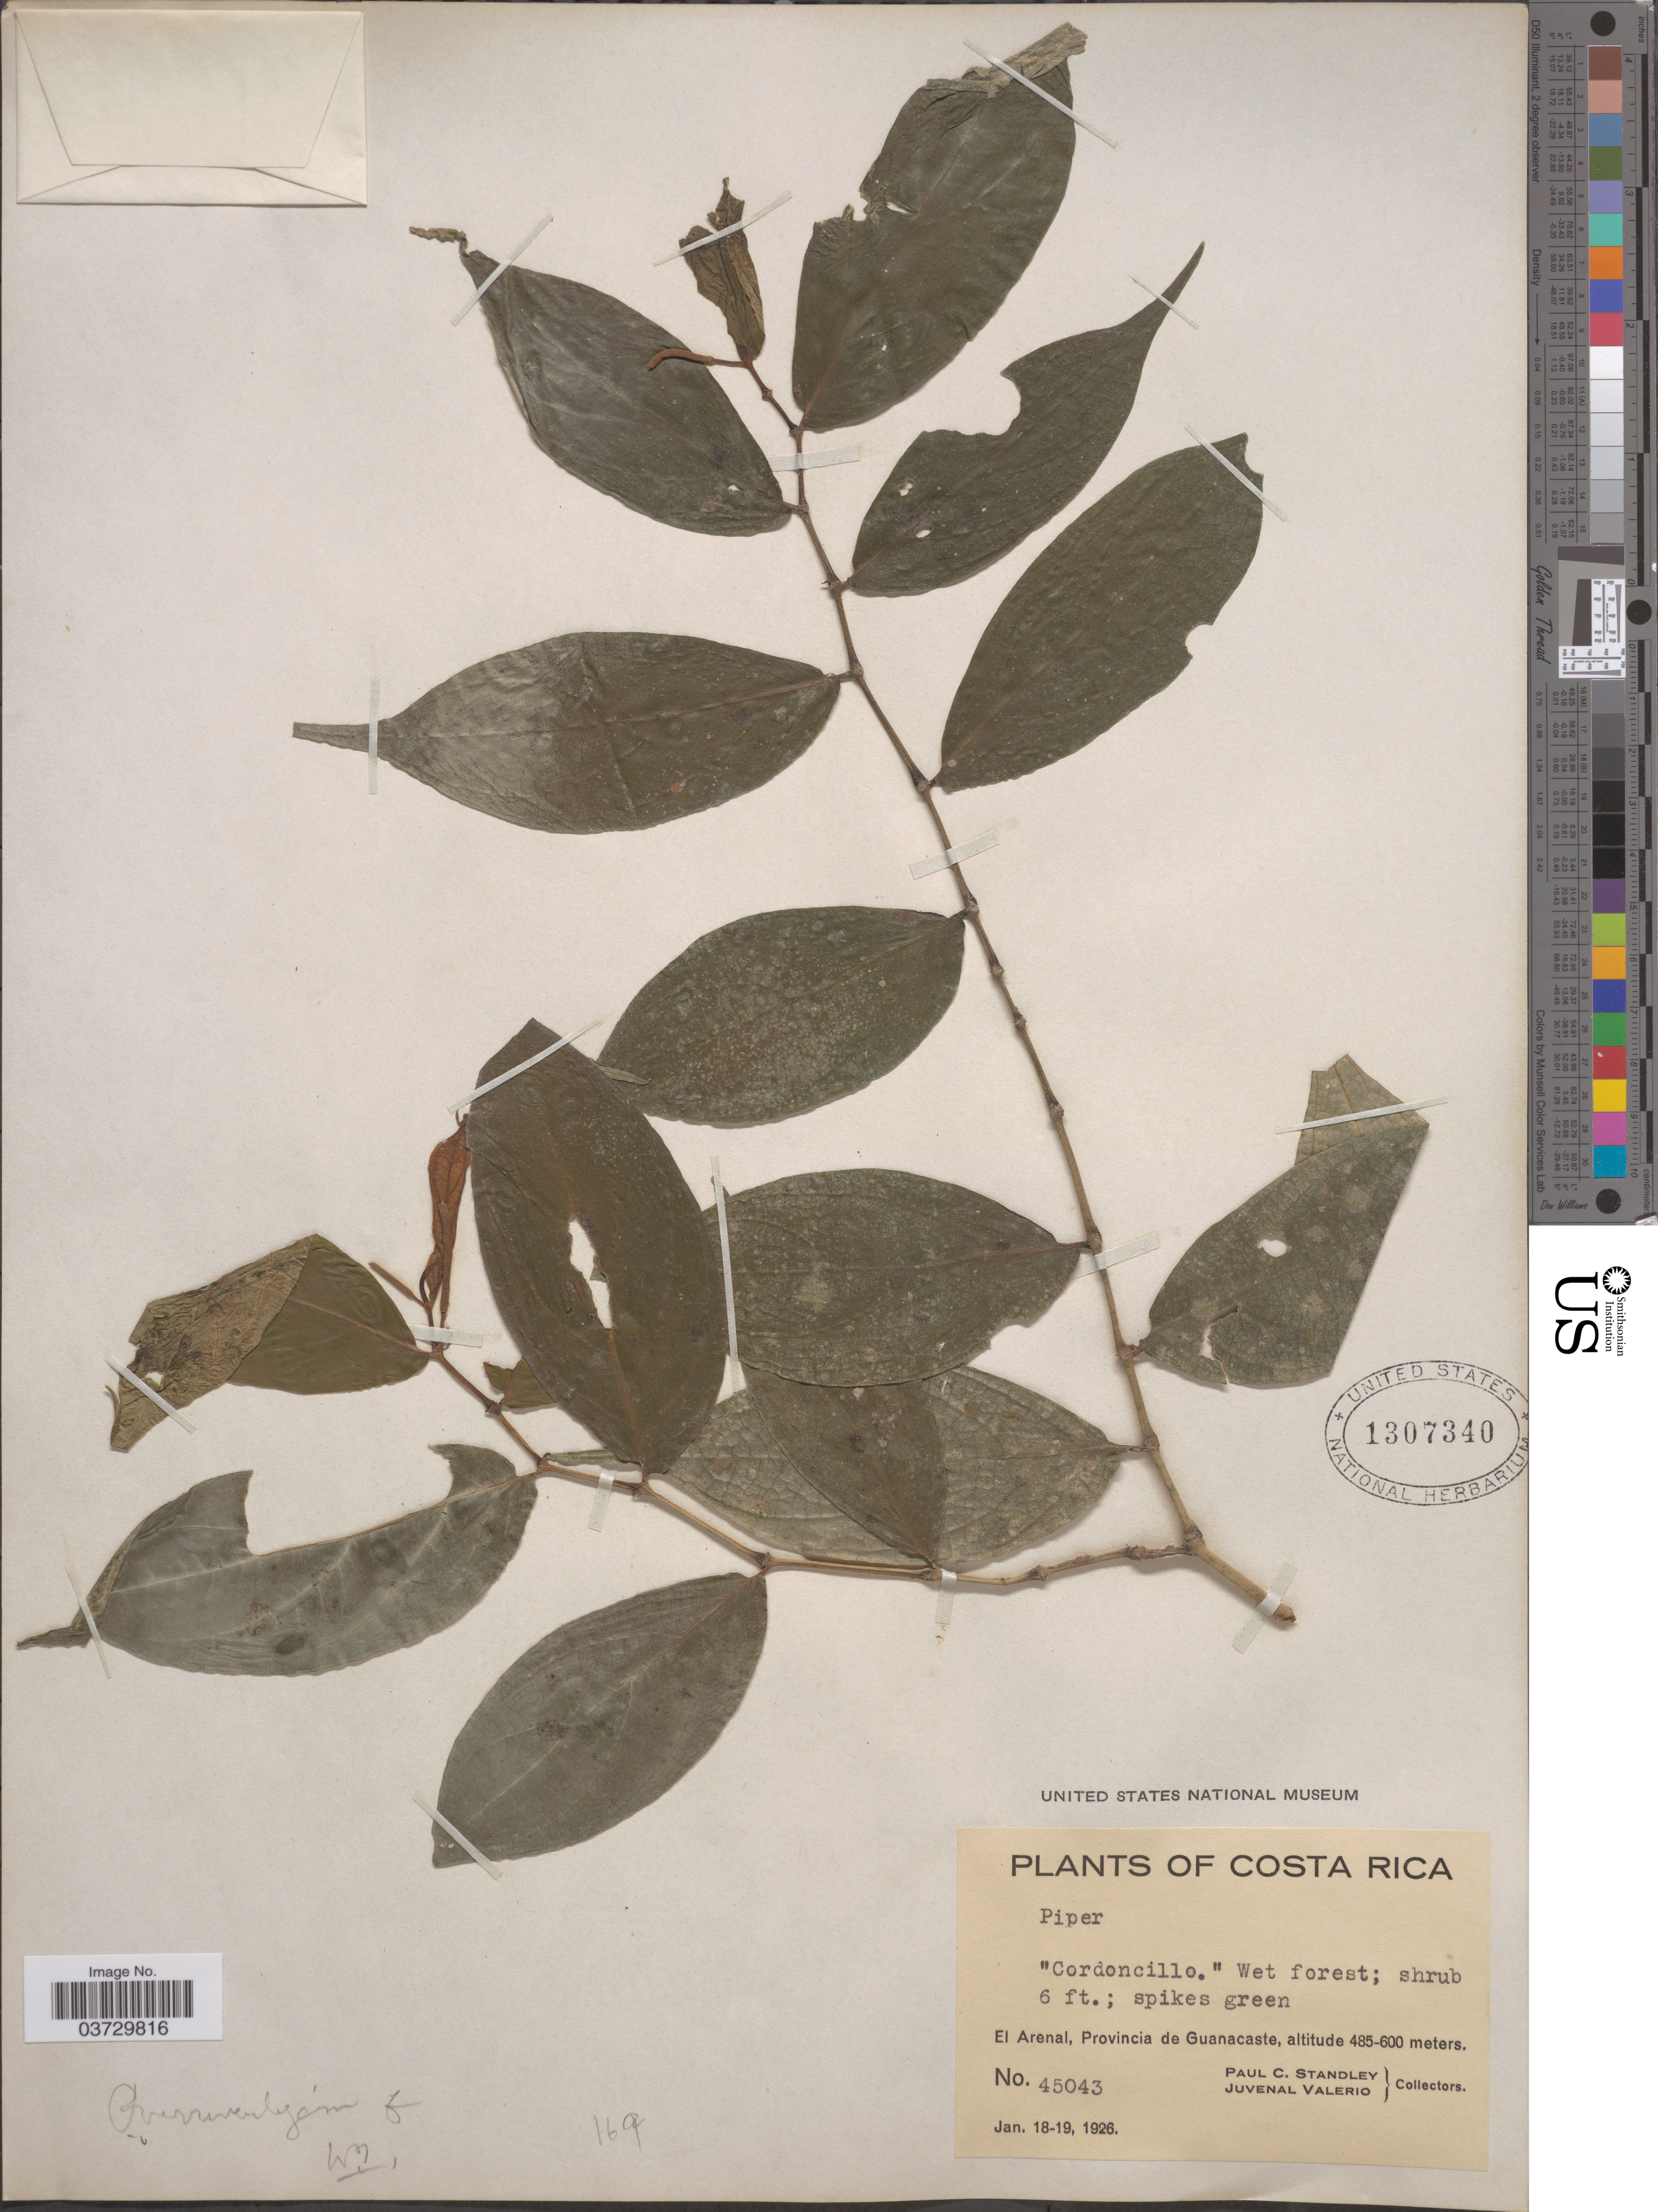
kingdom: Plantae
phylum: Tracheophyta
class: Magnoliopsida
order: Piperales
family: Piperaceae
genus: Piper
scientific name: Piper verruculigerum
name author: Trel.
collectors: P. C. Standley & J. Valerio R.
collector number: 45043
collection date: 1926-01-18/1926-01-19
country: Costa Rica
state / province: Guanacaste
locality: El Arenal.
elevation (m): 485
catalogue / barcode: US 1307340